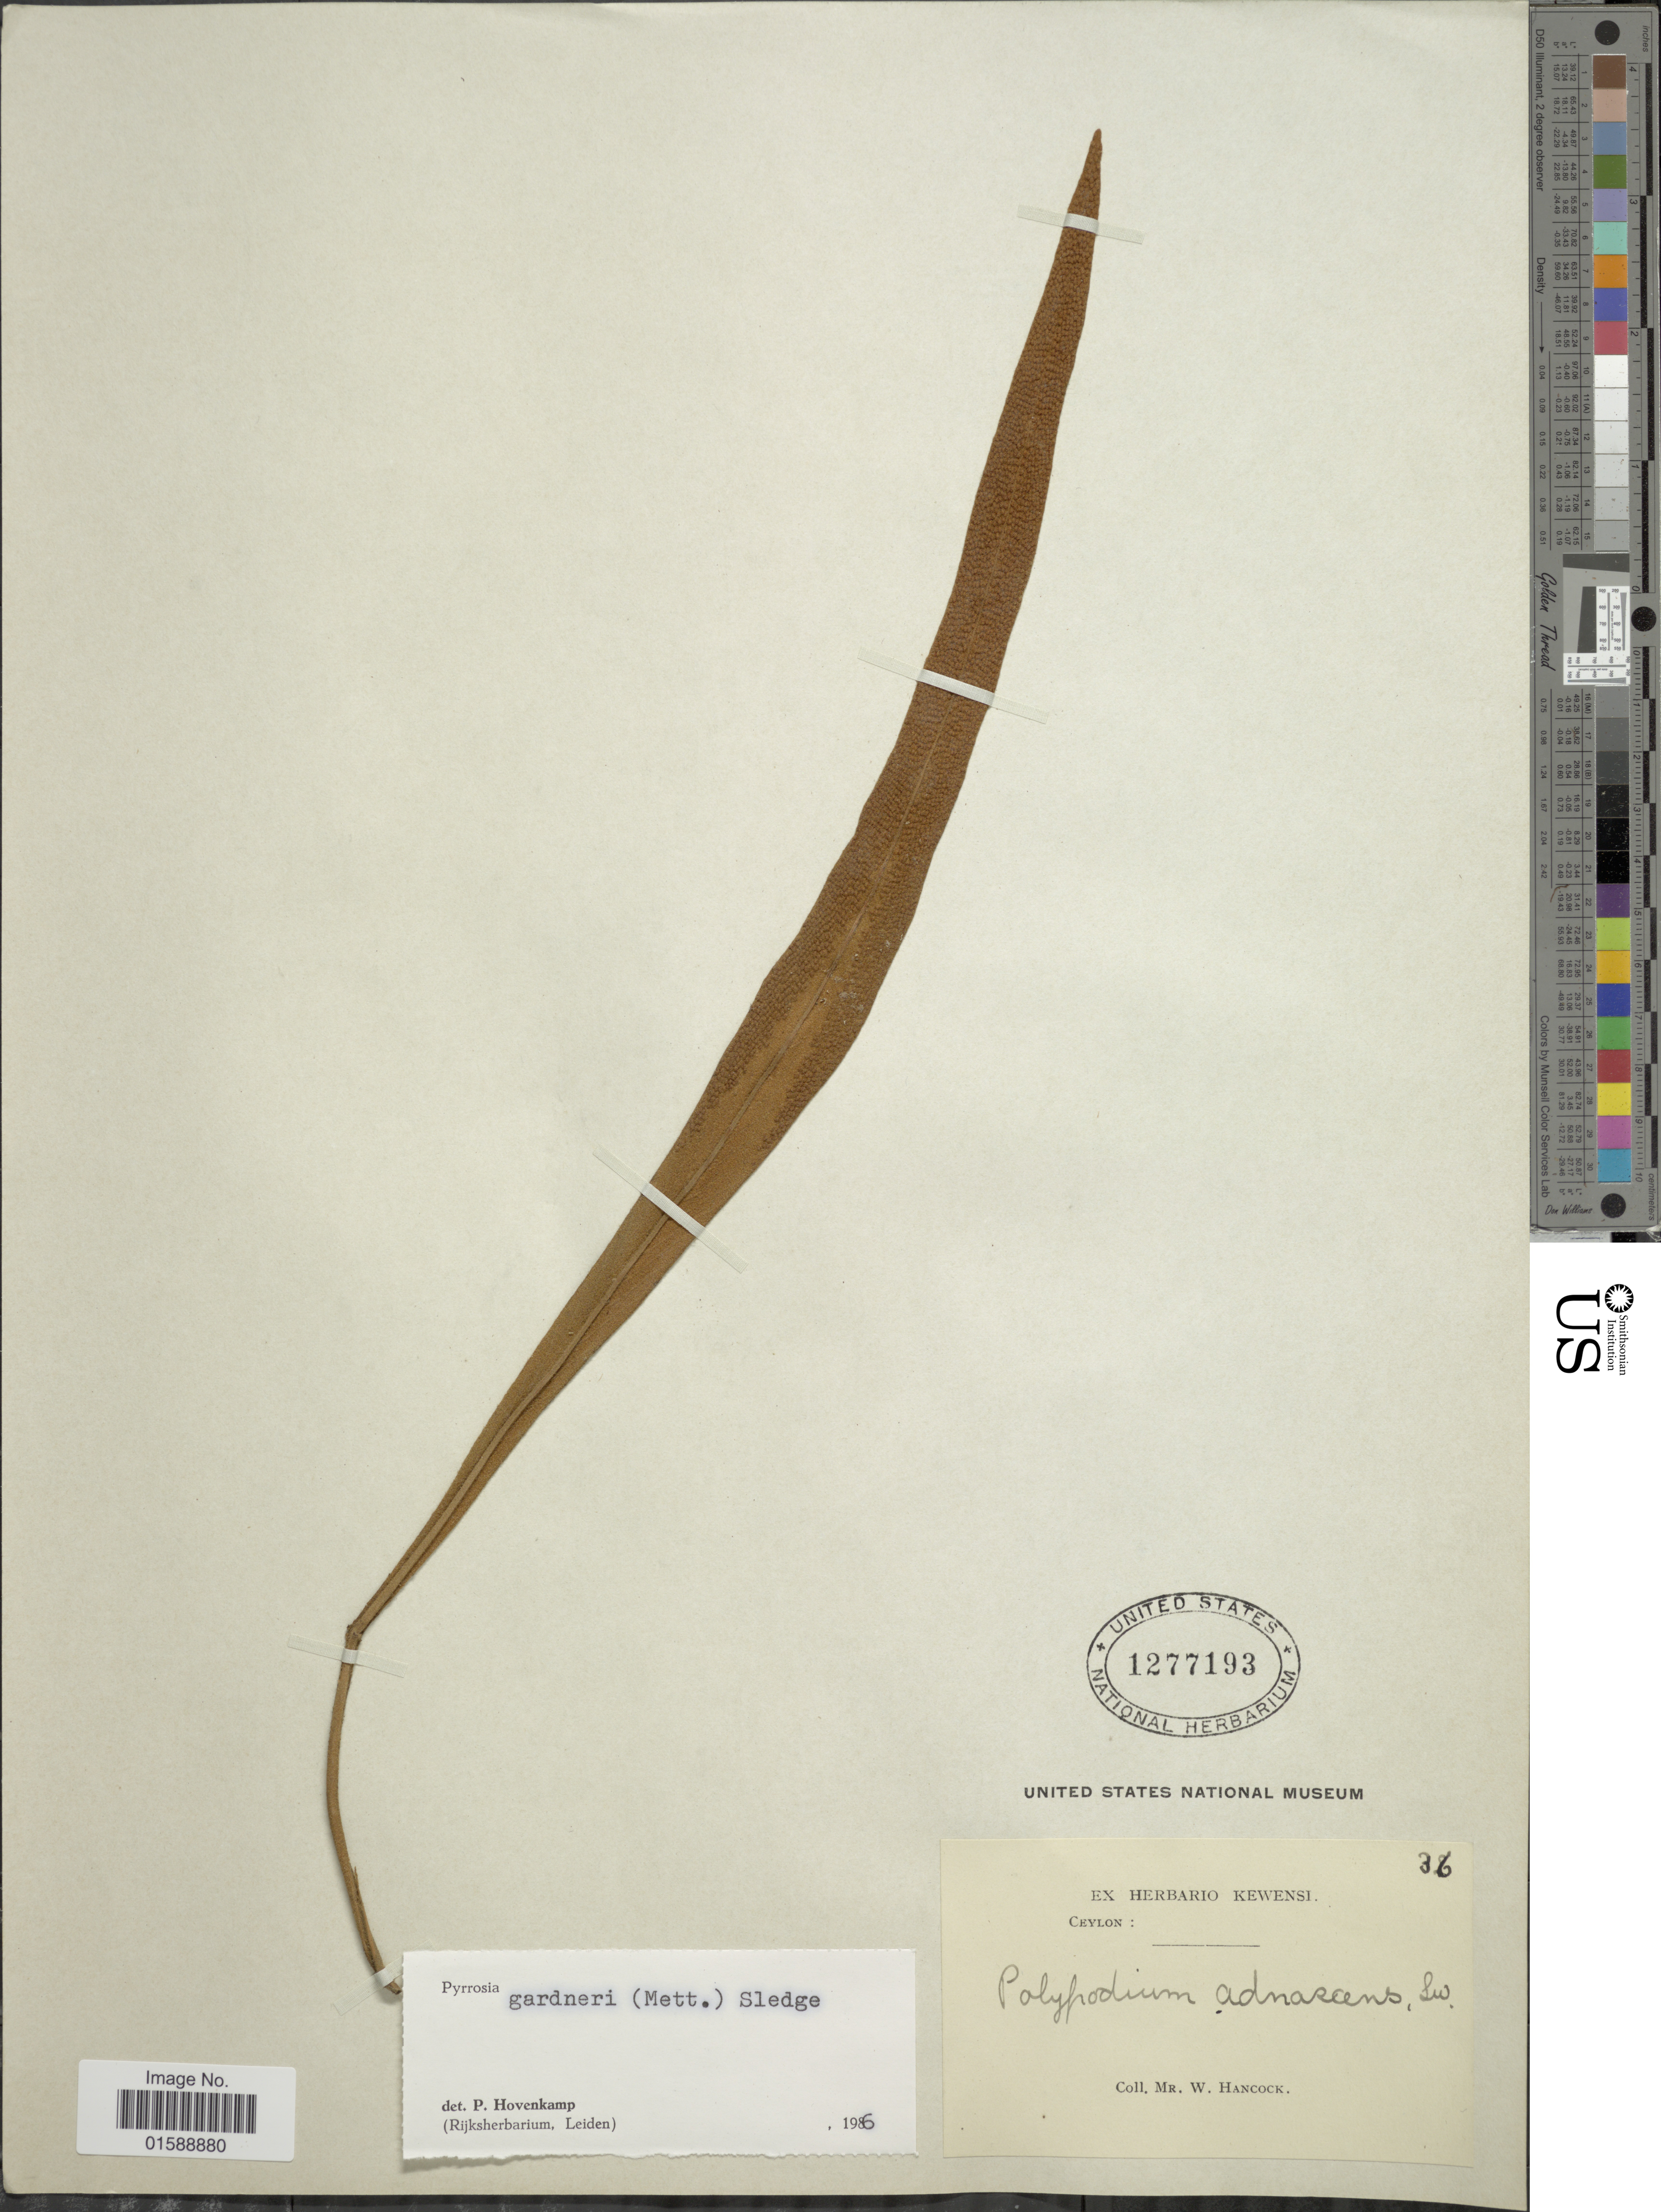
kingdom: Plantae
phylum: Tracheophyta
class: Polypodiopsida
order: Polypodiales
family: Polypodiaceae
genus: Pyrrosia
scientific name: Pyrrosia gardneri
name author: (Kunze ex Mett.) Sledge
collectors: W. Hancock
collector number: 36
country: Sri Lanka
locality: Ceylon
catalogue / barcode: US 1277193